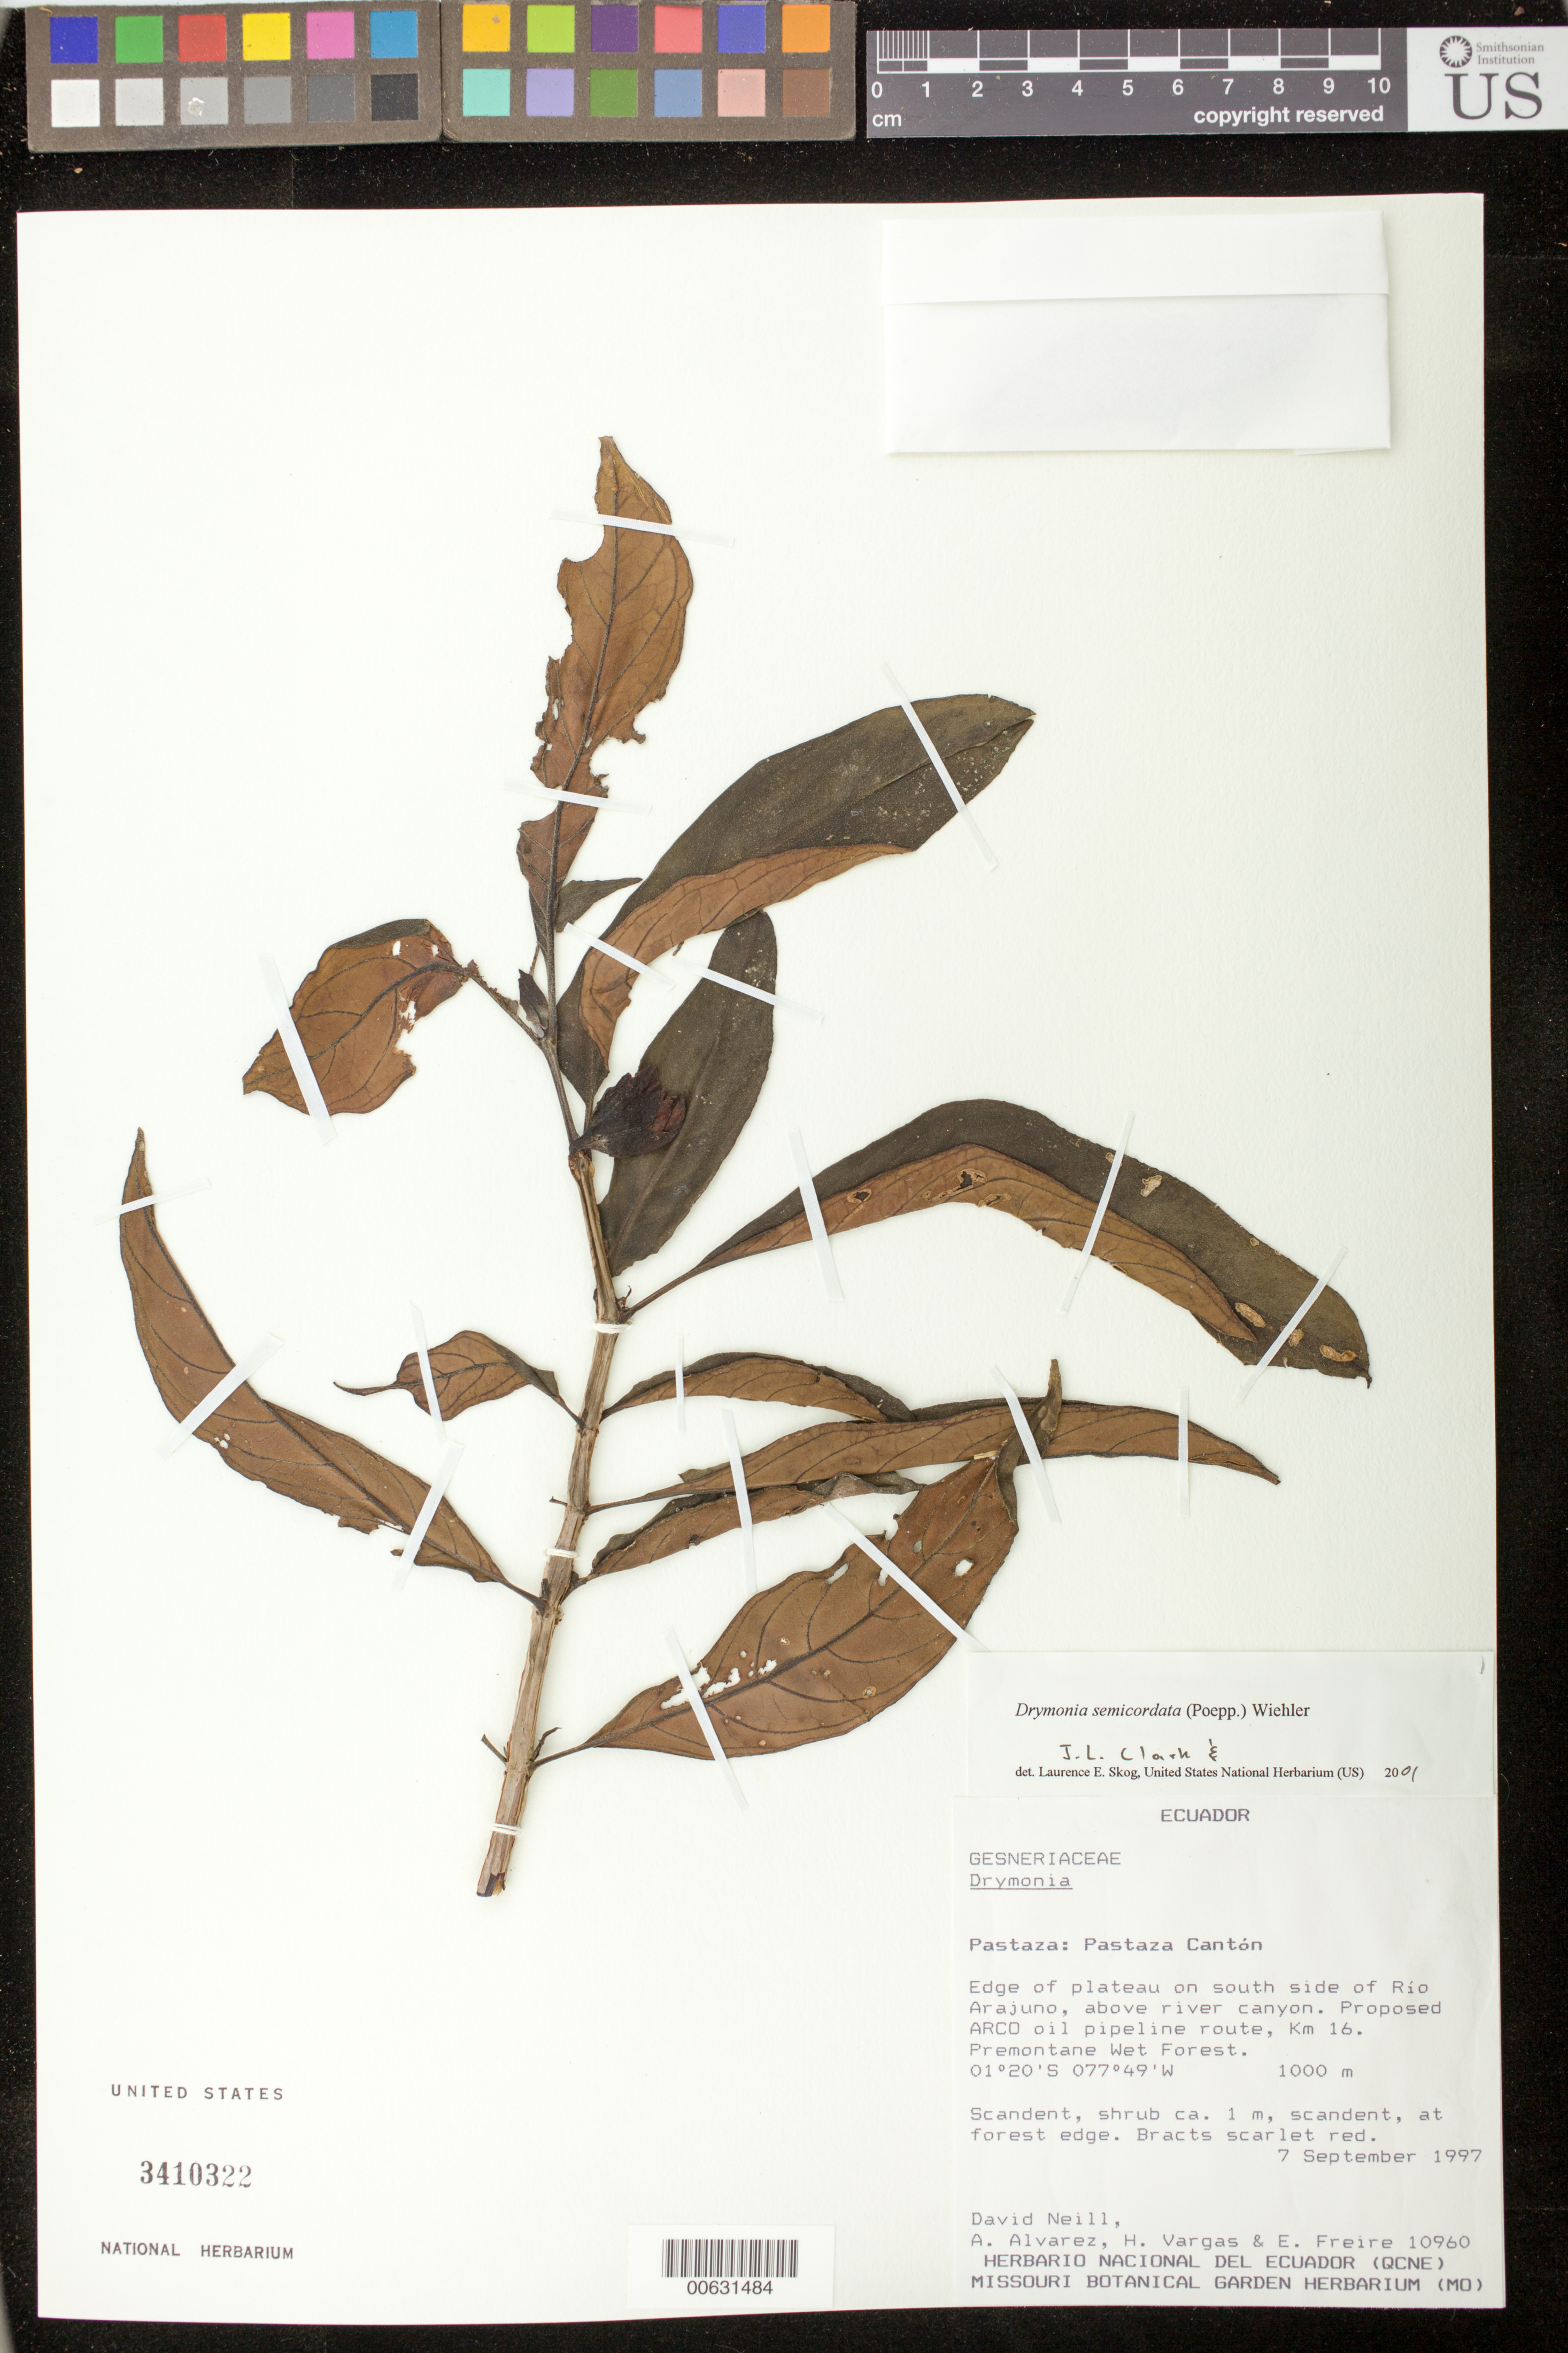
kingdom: Plantae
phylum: Tracheophyta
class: Magnoliopsida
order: Lamiales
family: Gesneriaceae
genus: Drymonia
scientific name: Drymonia semicordata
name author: (Poepp.) Wiehler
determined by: Clark, J. L.; Skog, Laurence E.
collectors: D. A. Neill, A. Alvarez, H. Vargas & E. Freire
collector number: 10960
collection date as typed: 07 Sep 1997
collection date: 1997-09-07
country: Ecuador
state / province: Pastaza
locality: Pastaza Cantón; edge of plateau on south side of Río Arajuno, above river canyon; proposed ARCO pipeline route, km 16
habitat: Premontane wet forest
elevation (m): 1000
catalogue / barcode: US 3410322